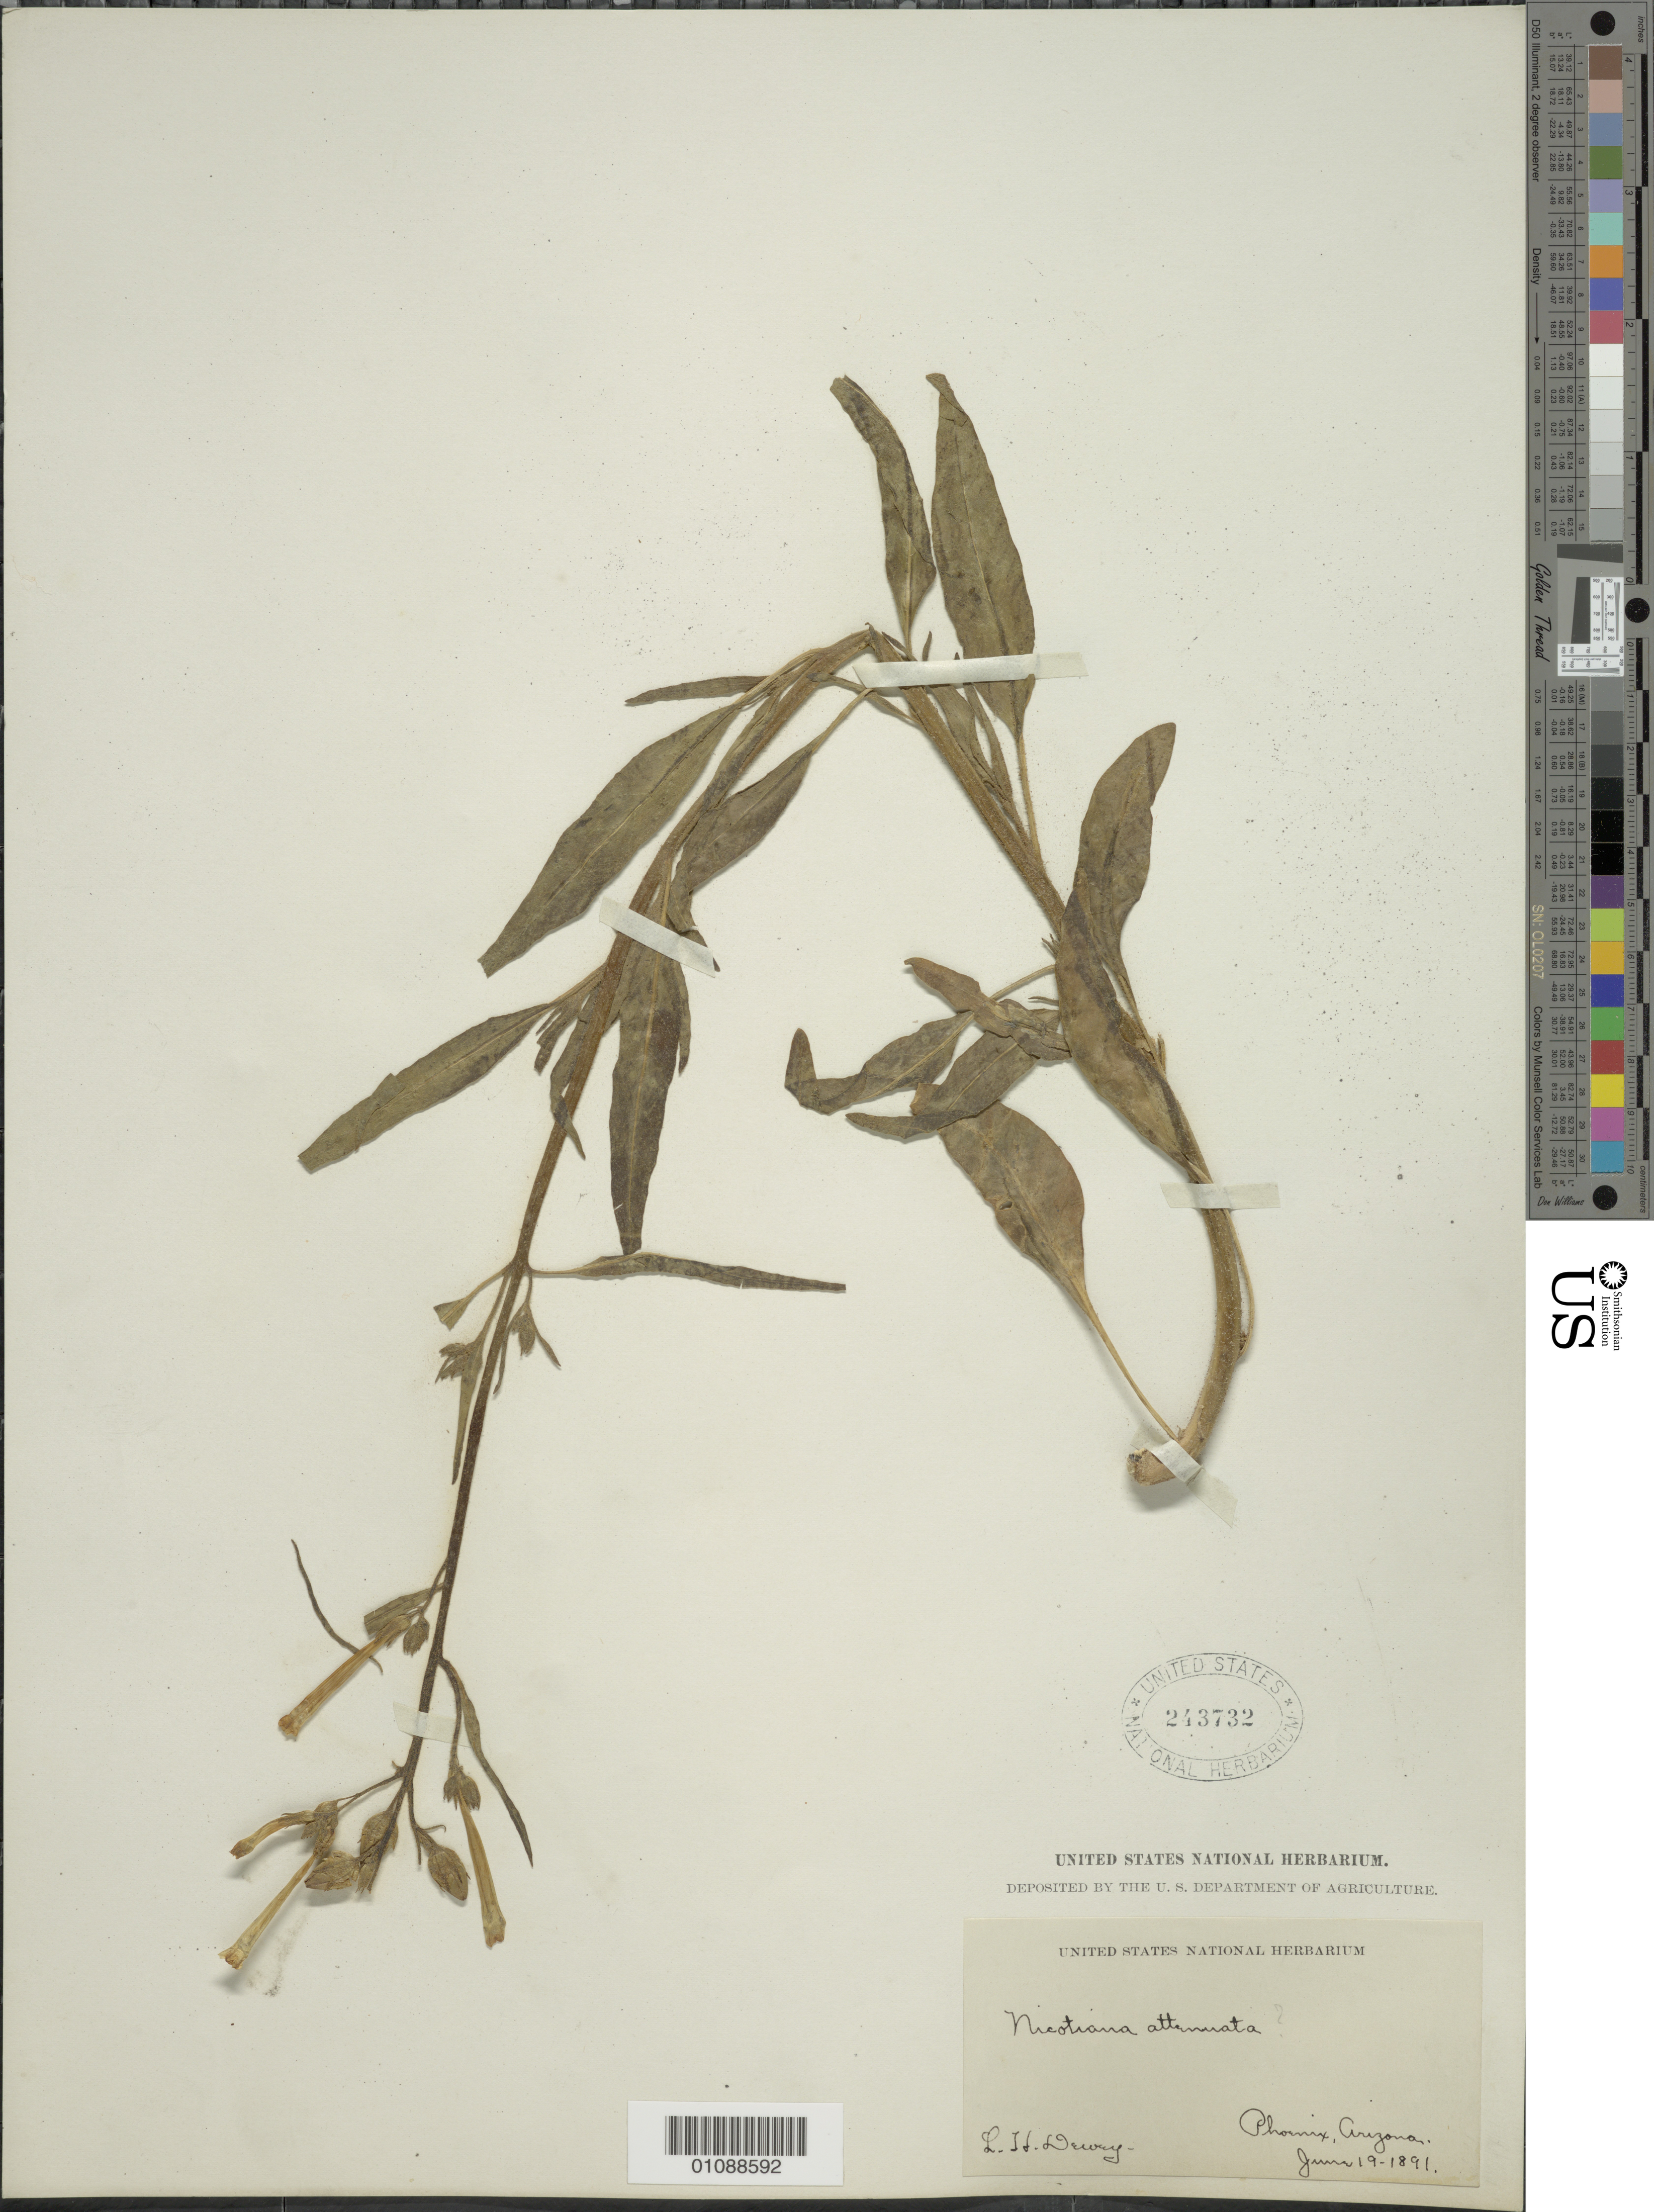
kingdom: Plantae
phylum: Tracheophyta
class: Magnoliopsida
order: Solanales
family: Solanaceae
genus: Nicotiana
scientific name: Nicotiana attenuata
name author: Torr. ex S. Watson in C. King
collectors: L. H. Dewey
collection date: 1891-06-19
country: United States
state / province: Arizona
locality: Phoenix.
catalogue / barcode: US 243732